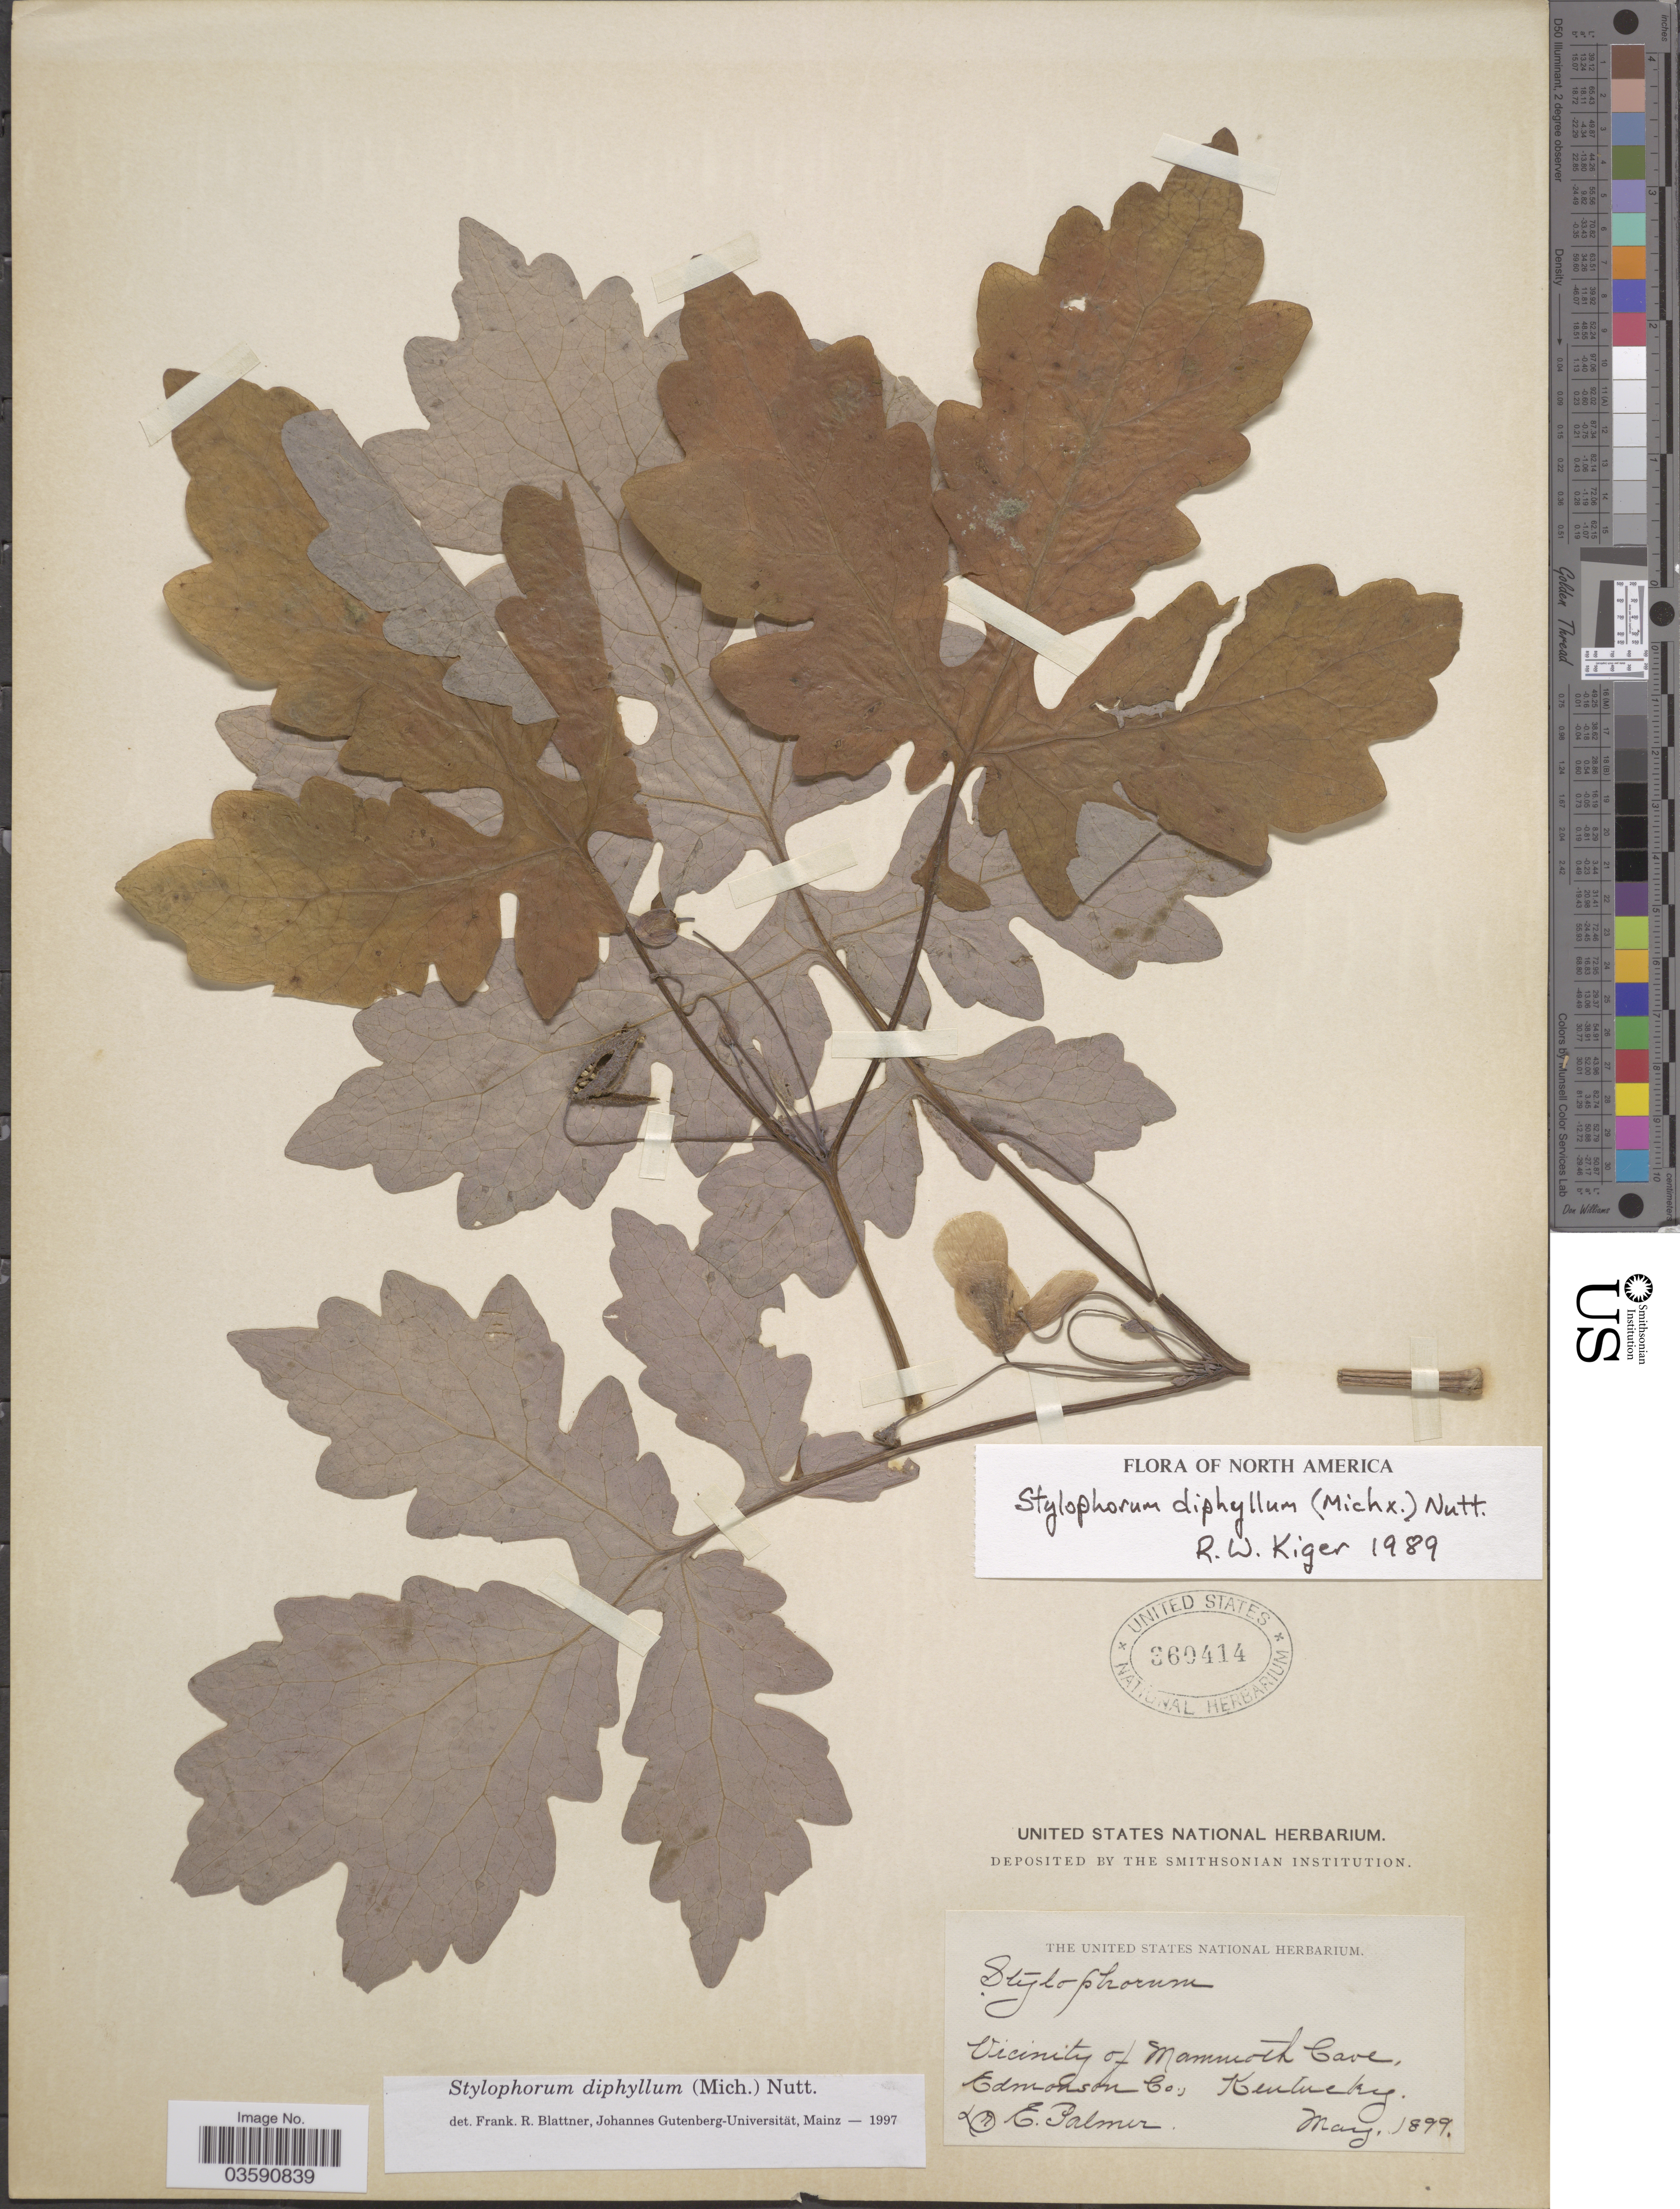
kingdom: Plantae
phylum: Tracheophyta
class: Magnoliopsida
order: Ranunculales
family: Papaveraceae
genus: Stylophorum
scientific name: Stylophorum diphyllum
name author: (Michx.) Nutt.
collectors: E. Palmer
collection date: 1899-05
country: United States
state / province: Kentucky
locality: Vicinity of Mammoth Cave, Edmonson Co.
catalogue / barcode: US 360414